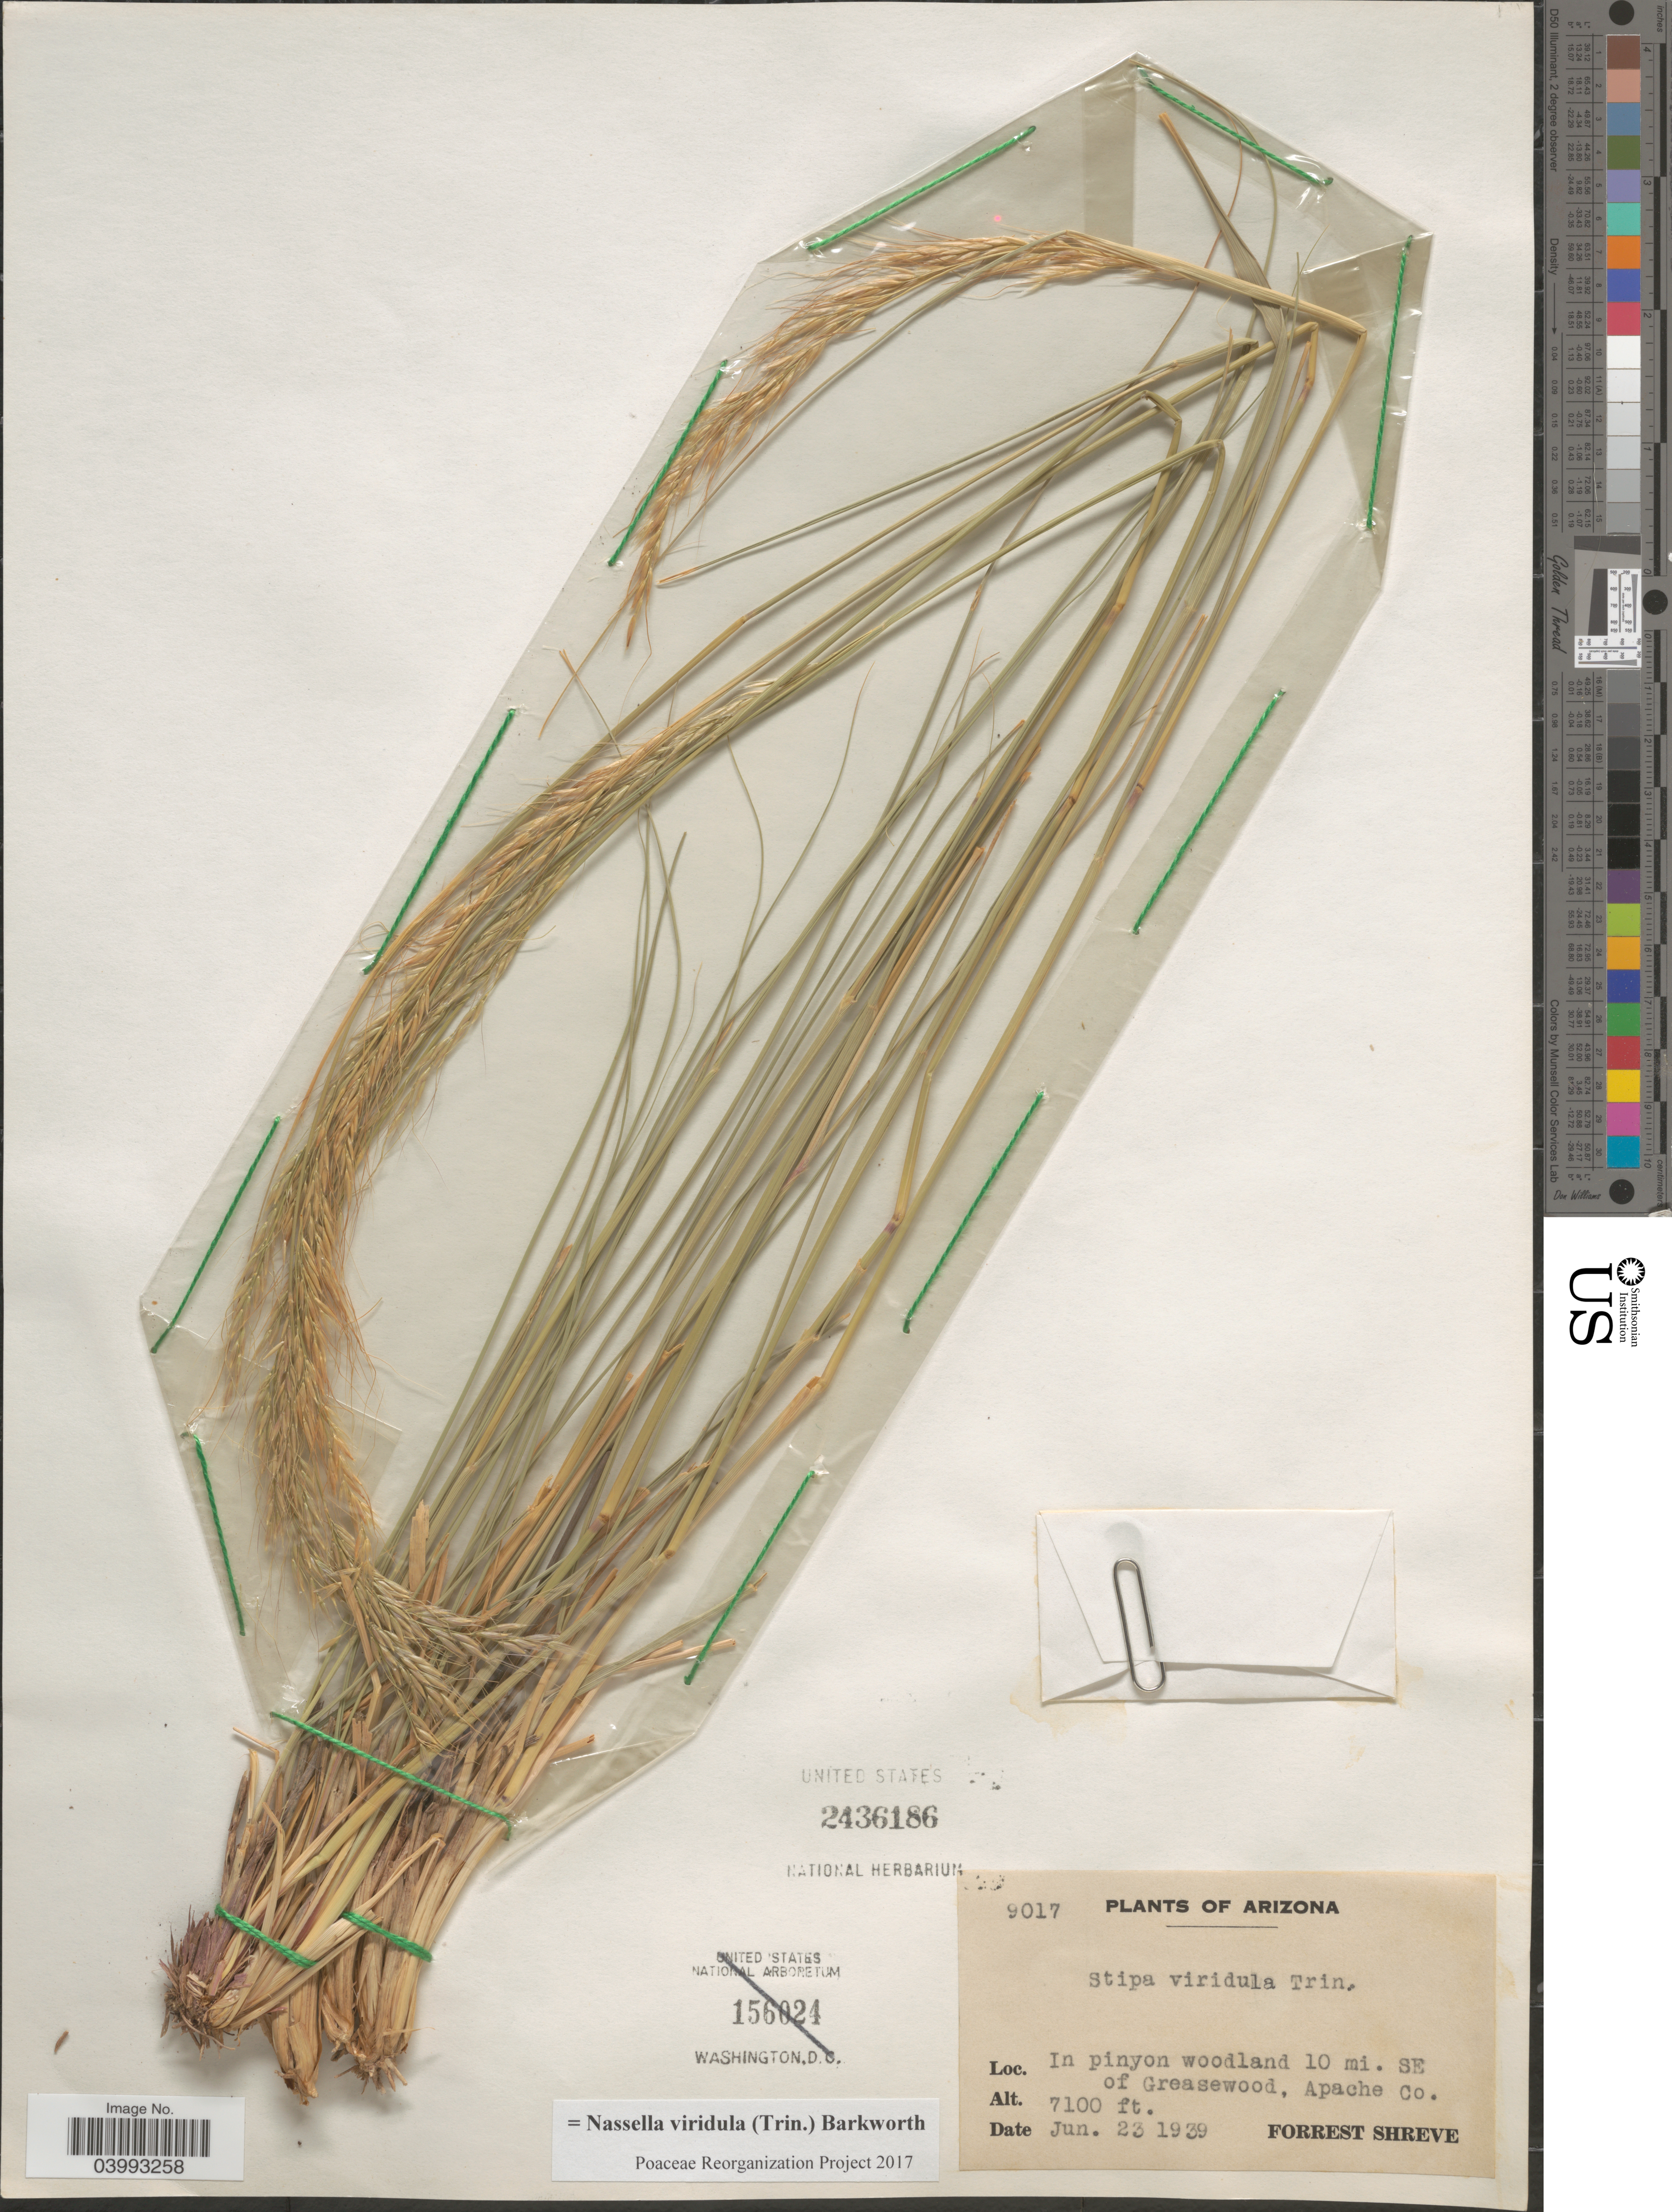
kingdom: Plantae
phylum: Tracheophyta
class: Liliopsida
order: Poales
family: Poaceae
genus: Nassella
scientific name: Nassella viridula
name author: (Trin.) Barkworth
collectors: F. Shreve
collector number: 9017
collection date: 1939-06-23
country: United States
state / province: Arizona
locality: In pinyon and sagebrush 10 mi. SE of Greasewood, Apache Co.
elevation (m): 2164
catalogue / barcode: US 2436186